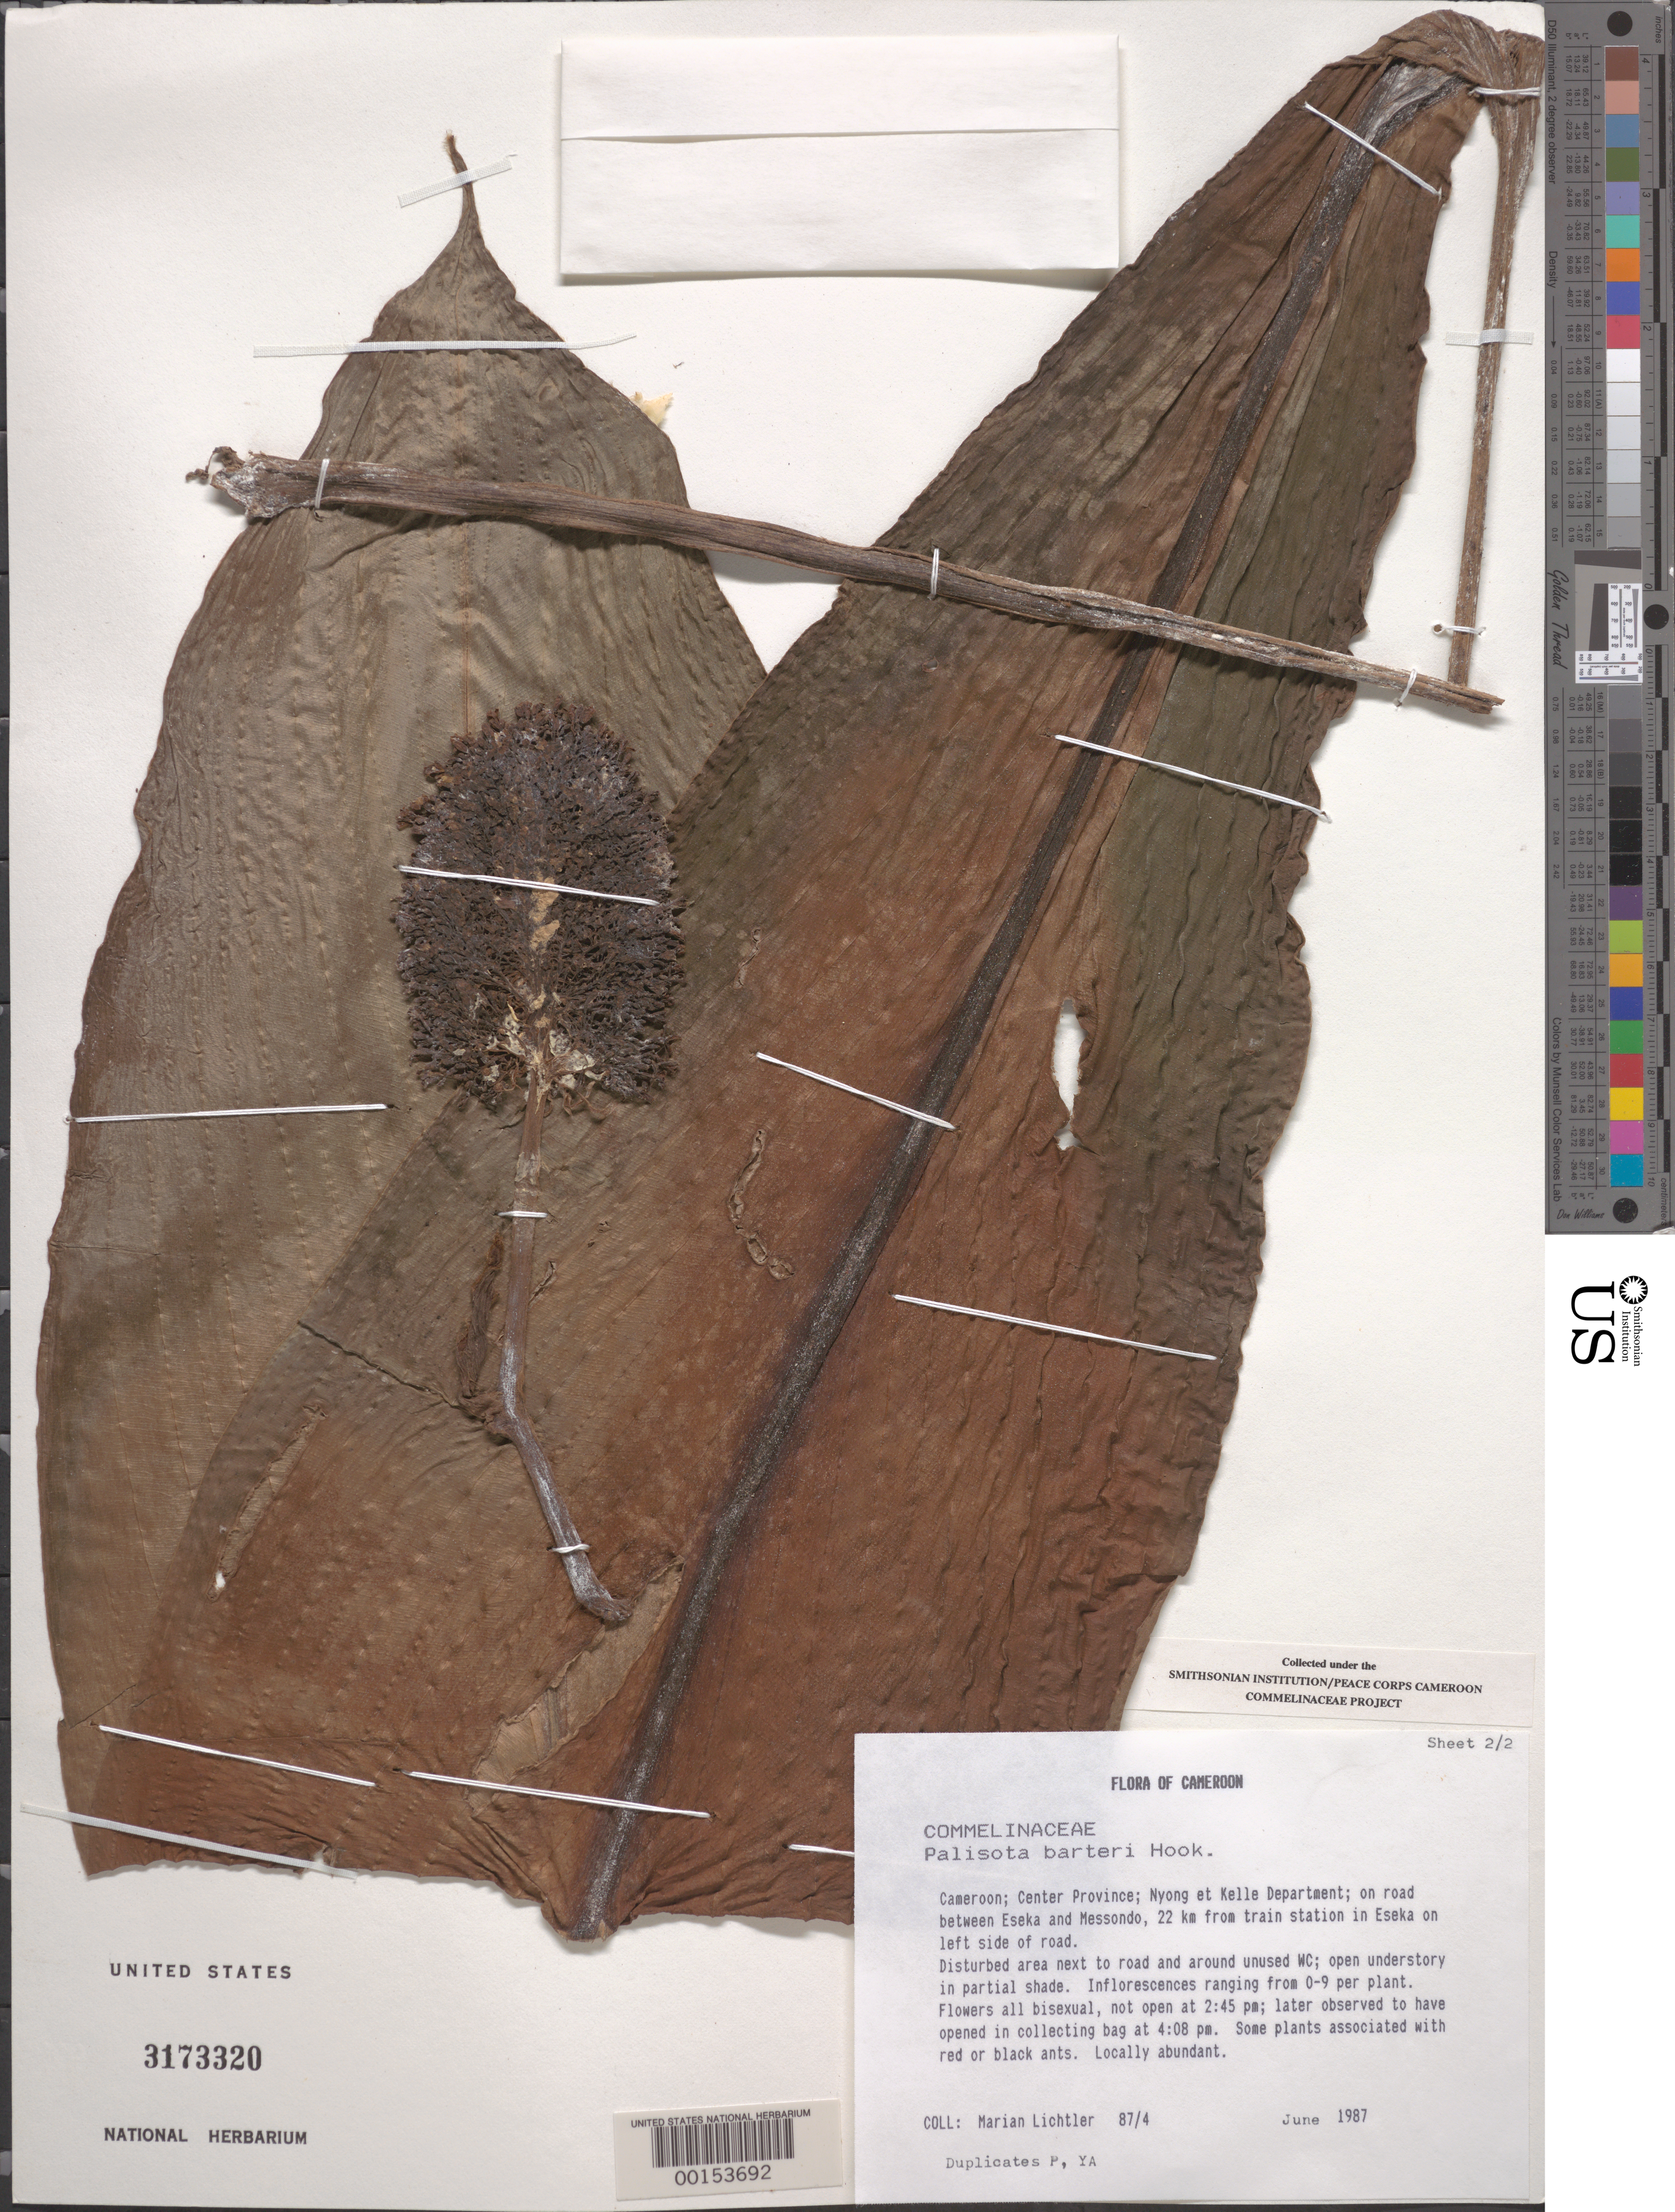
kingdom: Plantae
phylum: Tracheophyta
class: Liliopsida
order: Commelinales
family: Commelinaceae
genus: Palisota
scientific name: Palisota barteri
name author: Hook.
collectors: M. Lichtler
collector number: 87/4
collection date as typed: Jun 1987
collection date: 1987-06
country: Cameroon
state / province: Centre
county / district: Nyong-et-kélé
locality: Road between eseka and messondo, 22 km from train station in eseka on left side of road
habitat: Disturbed area next to road & around unused wc, open understory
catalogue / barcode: US 3173320